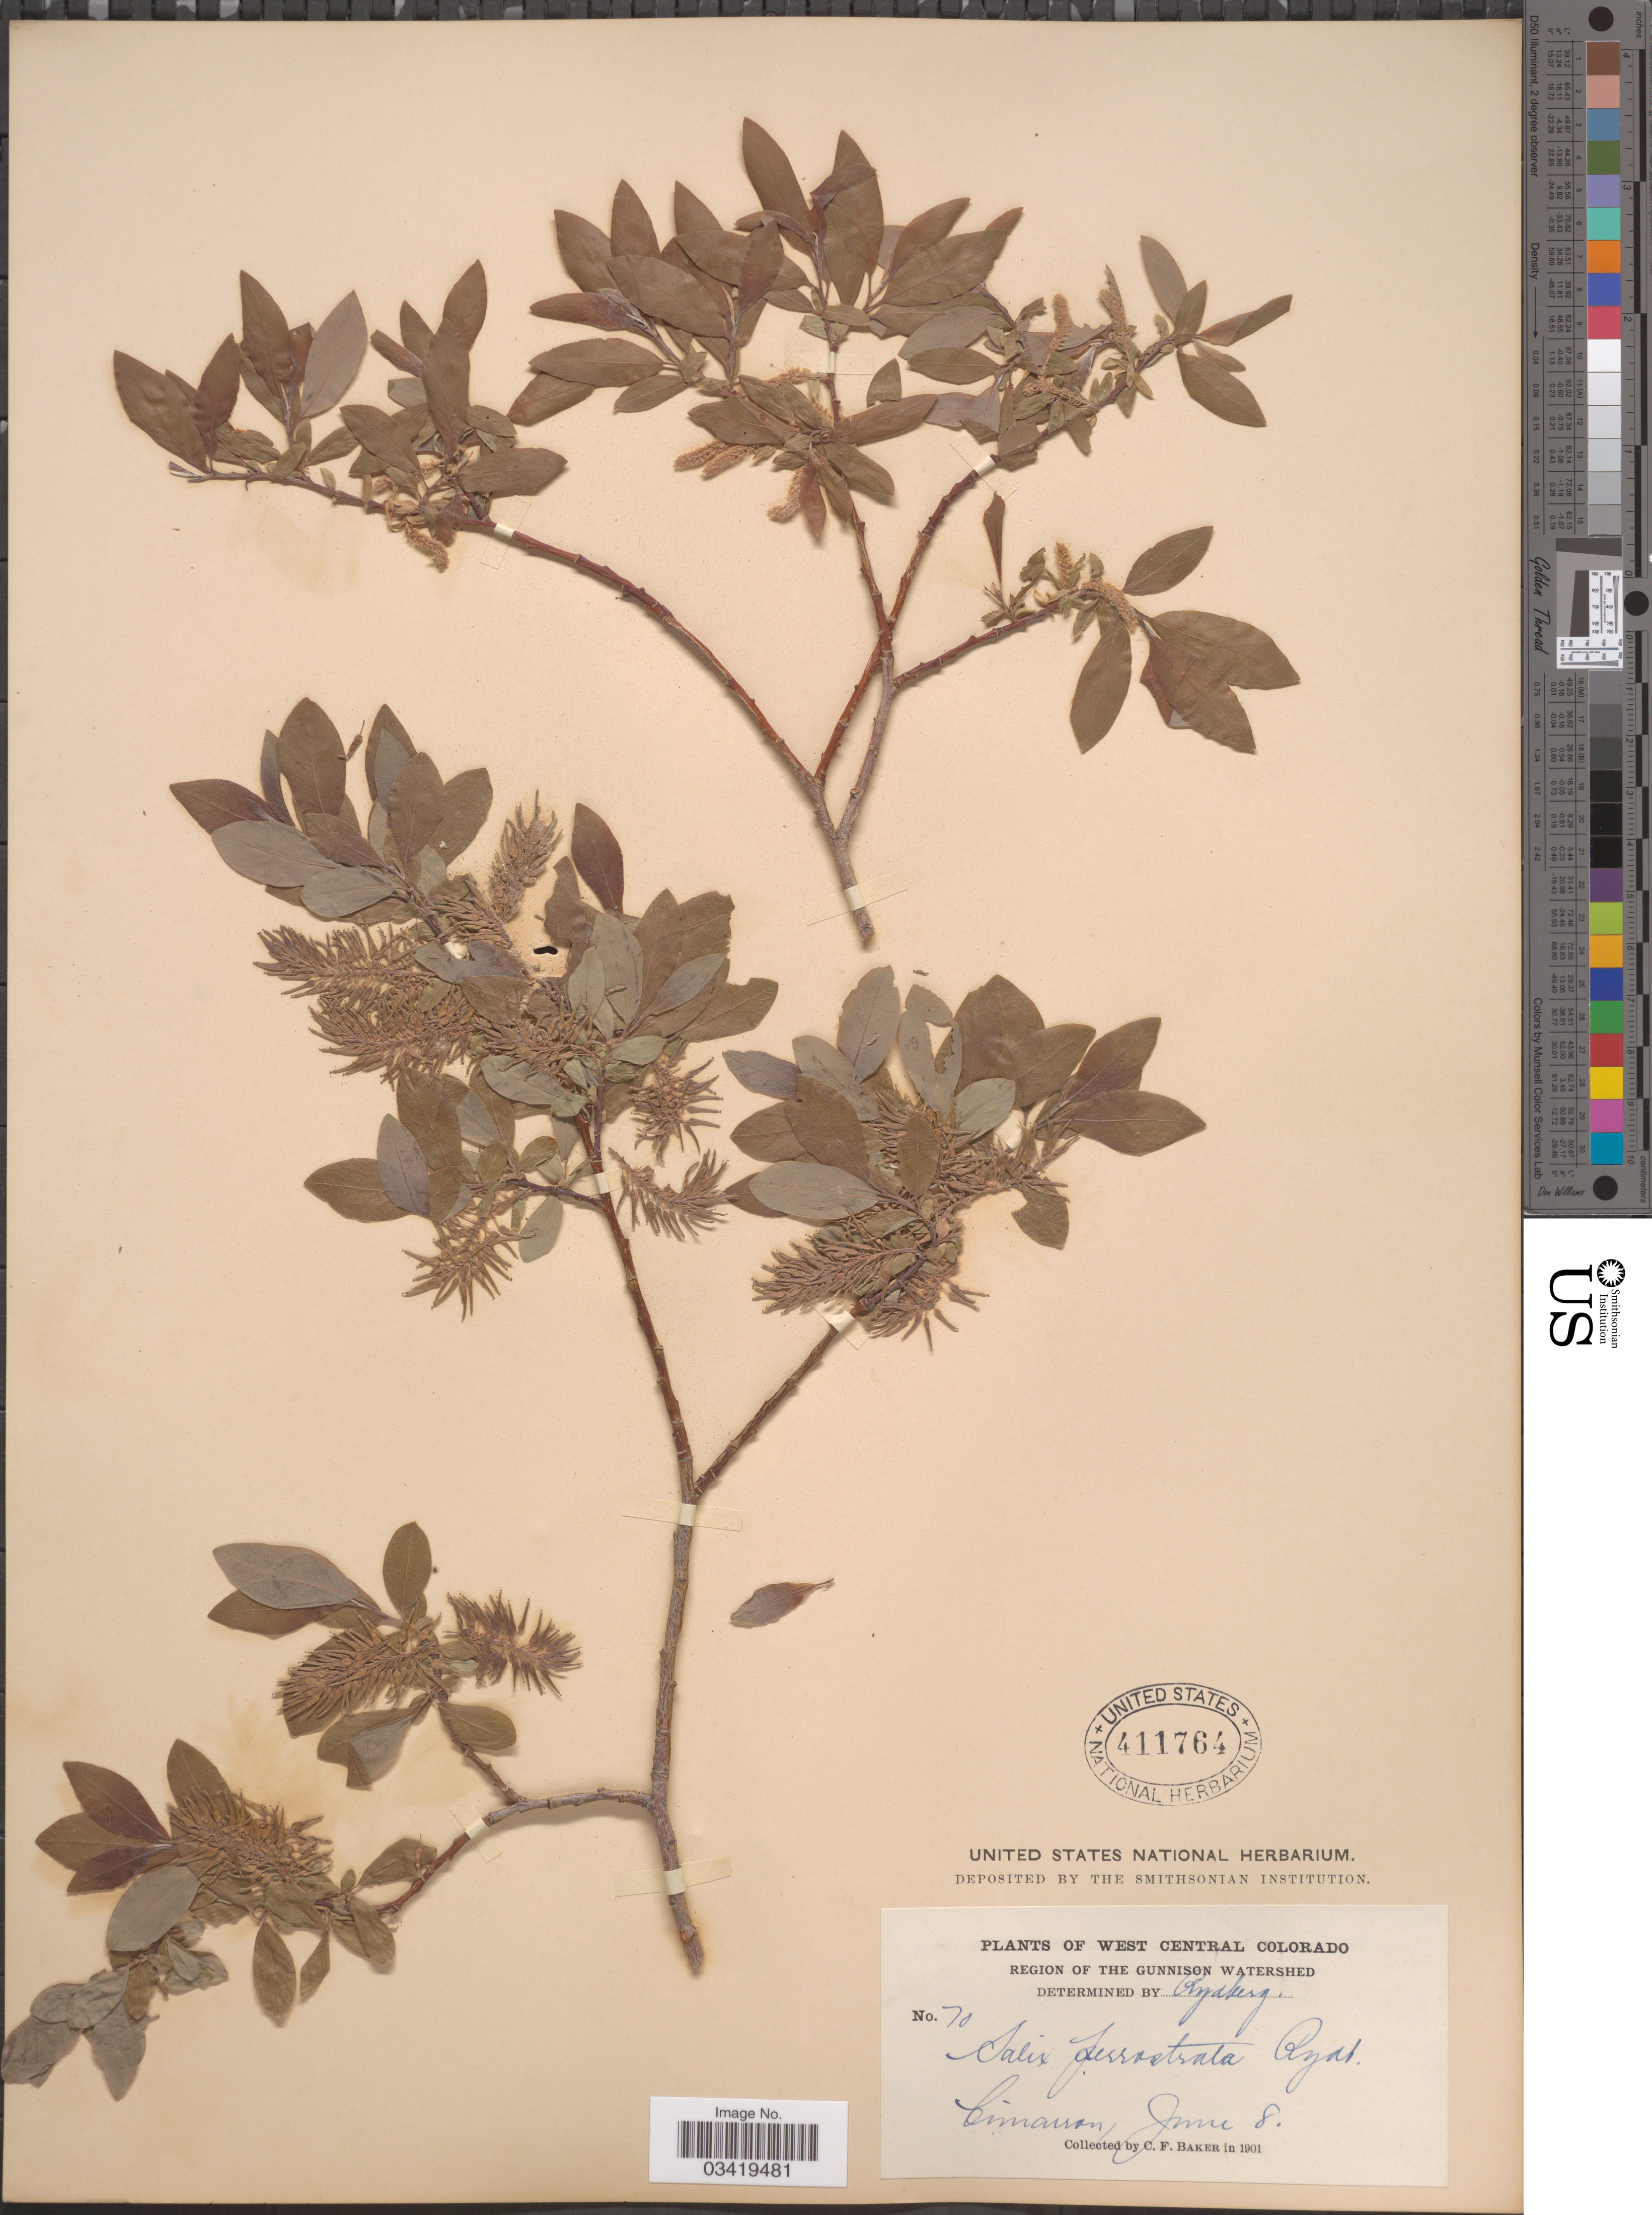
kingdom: Plantae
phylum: Tracheophyta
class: Magnoliopsida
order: Malpighiales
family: Salicaceae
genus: Salix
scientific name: Salix bebbiana var. perrostrata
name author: Sarg.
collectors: C. F. Baker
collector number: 70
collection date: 1901-06-08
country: United States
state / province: Colorado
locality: West Central Colorado. Region of the Gunnison Watershed. Cimarron.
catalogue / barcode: US 411764